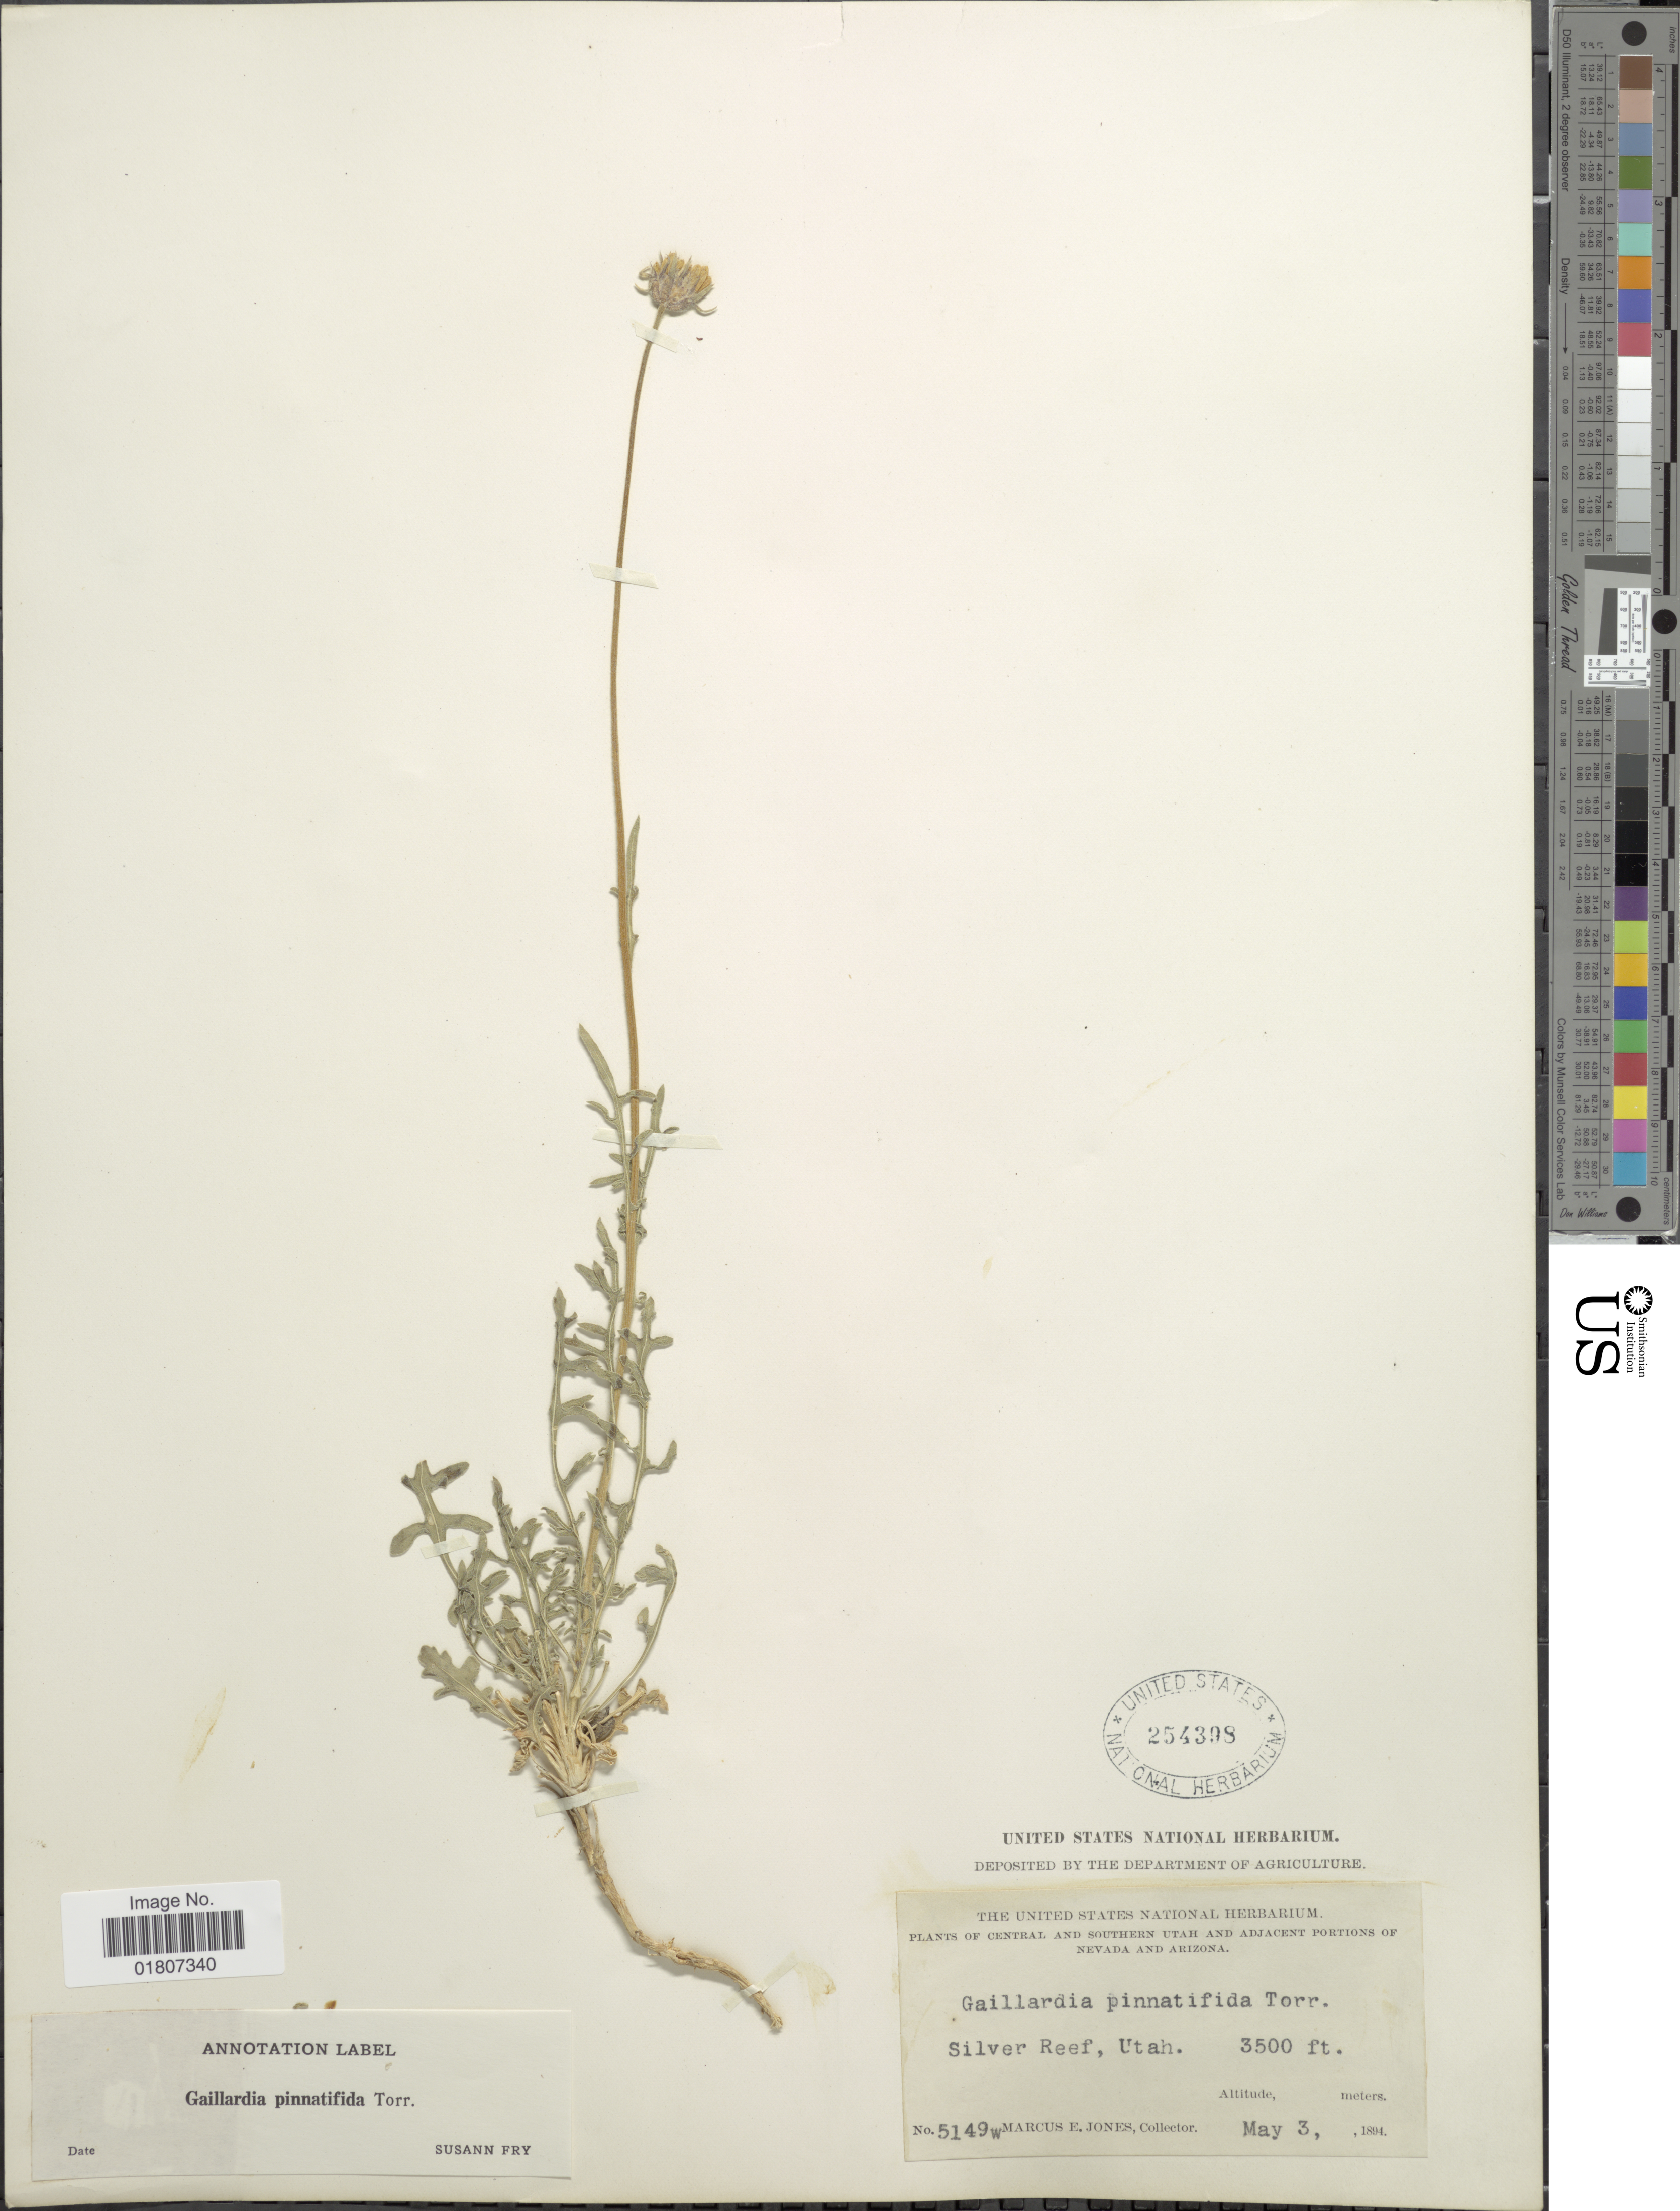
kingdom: Plantae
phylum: Tracheophyta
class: Magnoliopsida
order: Asterales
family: Asteraceae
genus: Gaillardia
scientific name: Gaillardia pinnatifida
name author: Torr.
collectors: M. E. Jones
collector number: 5149w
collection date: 1894-05-03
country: United States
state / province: Utah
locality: Central and southern Utah. Silver Reef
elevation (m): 1067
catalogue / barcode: US 254398